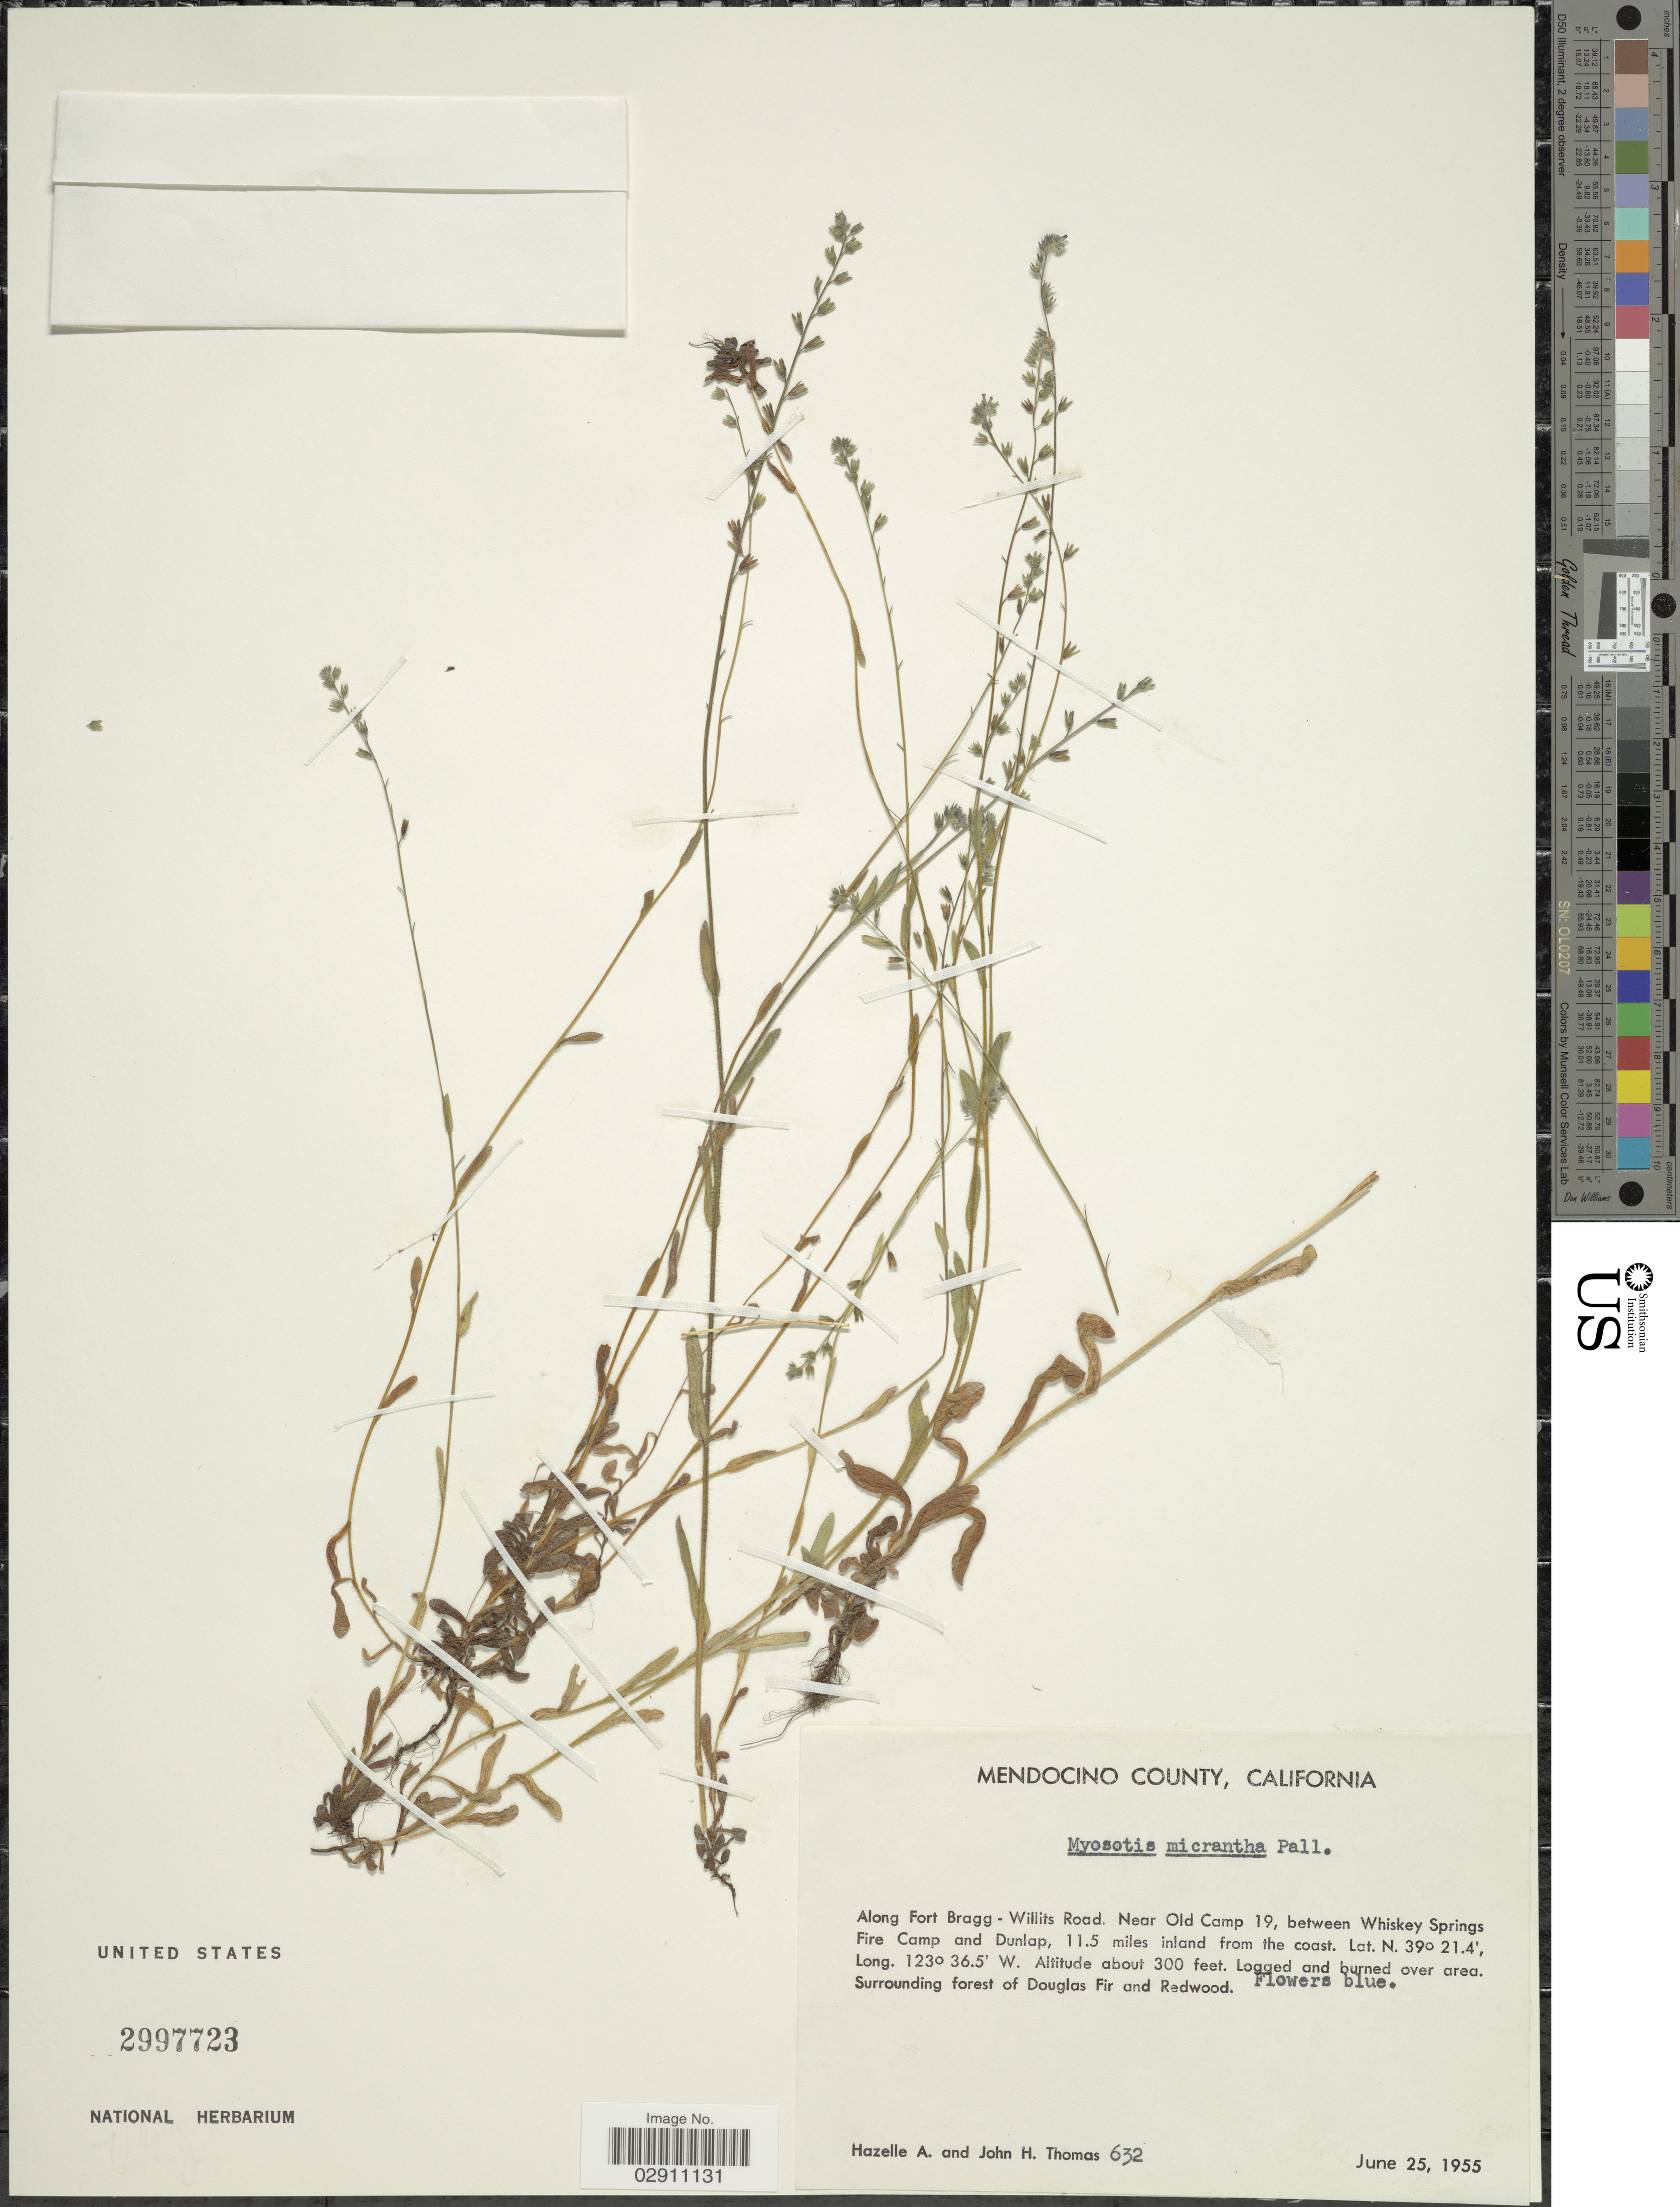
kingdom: Plantae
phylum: Tracheophyta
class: Magnoliopsida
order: Boraginales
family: Boraginaceae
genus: Myosotis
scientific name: Myosotis discolor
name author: Pers.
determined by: Goldman, Doug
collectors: A. Hazelle & J. H. Thomas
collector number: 632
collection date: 1955-06-25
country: United States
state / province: California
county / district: Mendocino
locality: Mendocino County, Along Fort Bragg - Willits Road. Near Old Camp 19, between Whiskey Springs Fire Camp and Dunlap, 11.5 miles inland from the coast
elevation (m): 91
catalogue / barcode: US 2997723